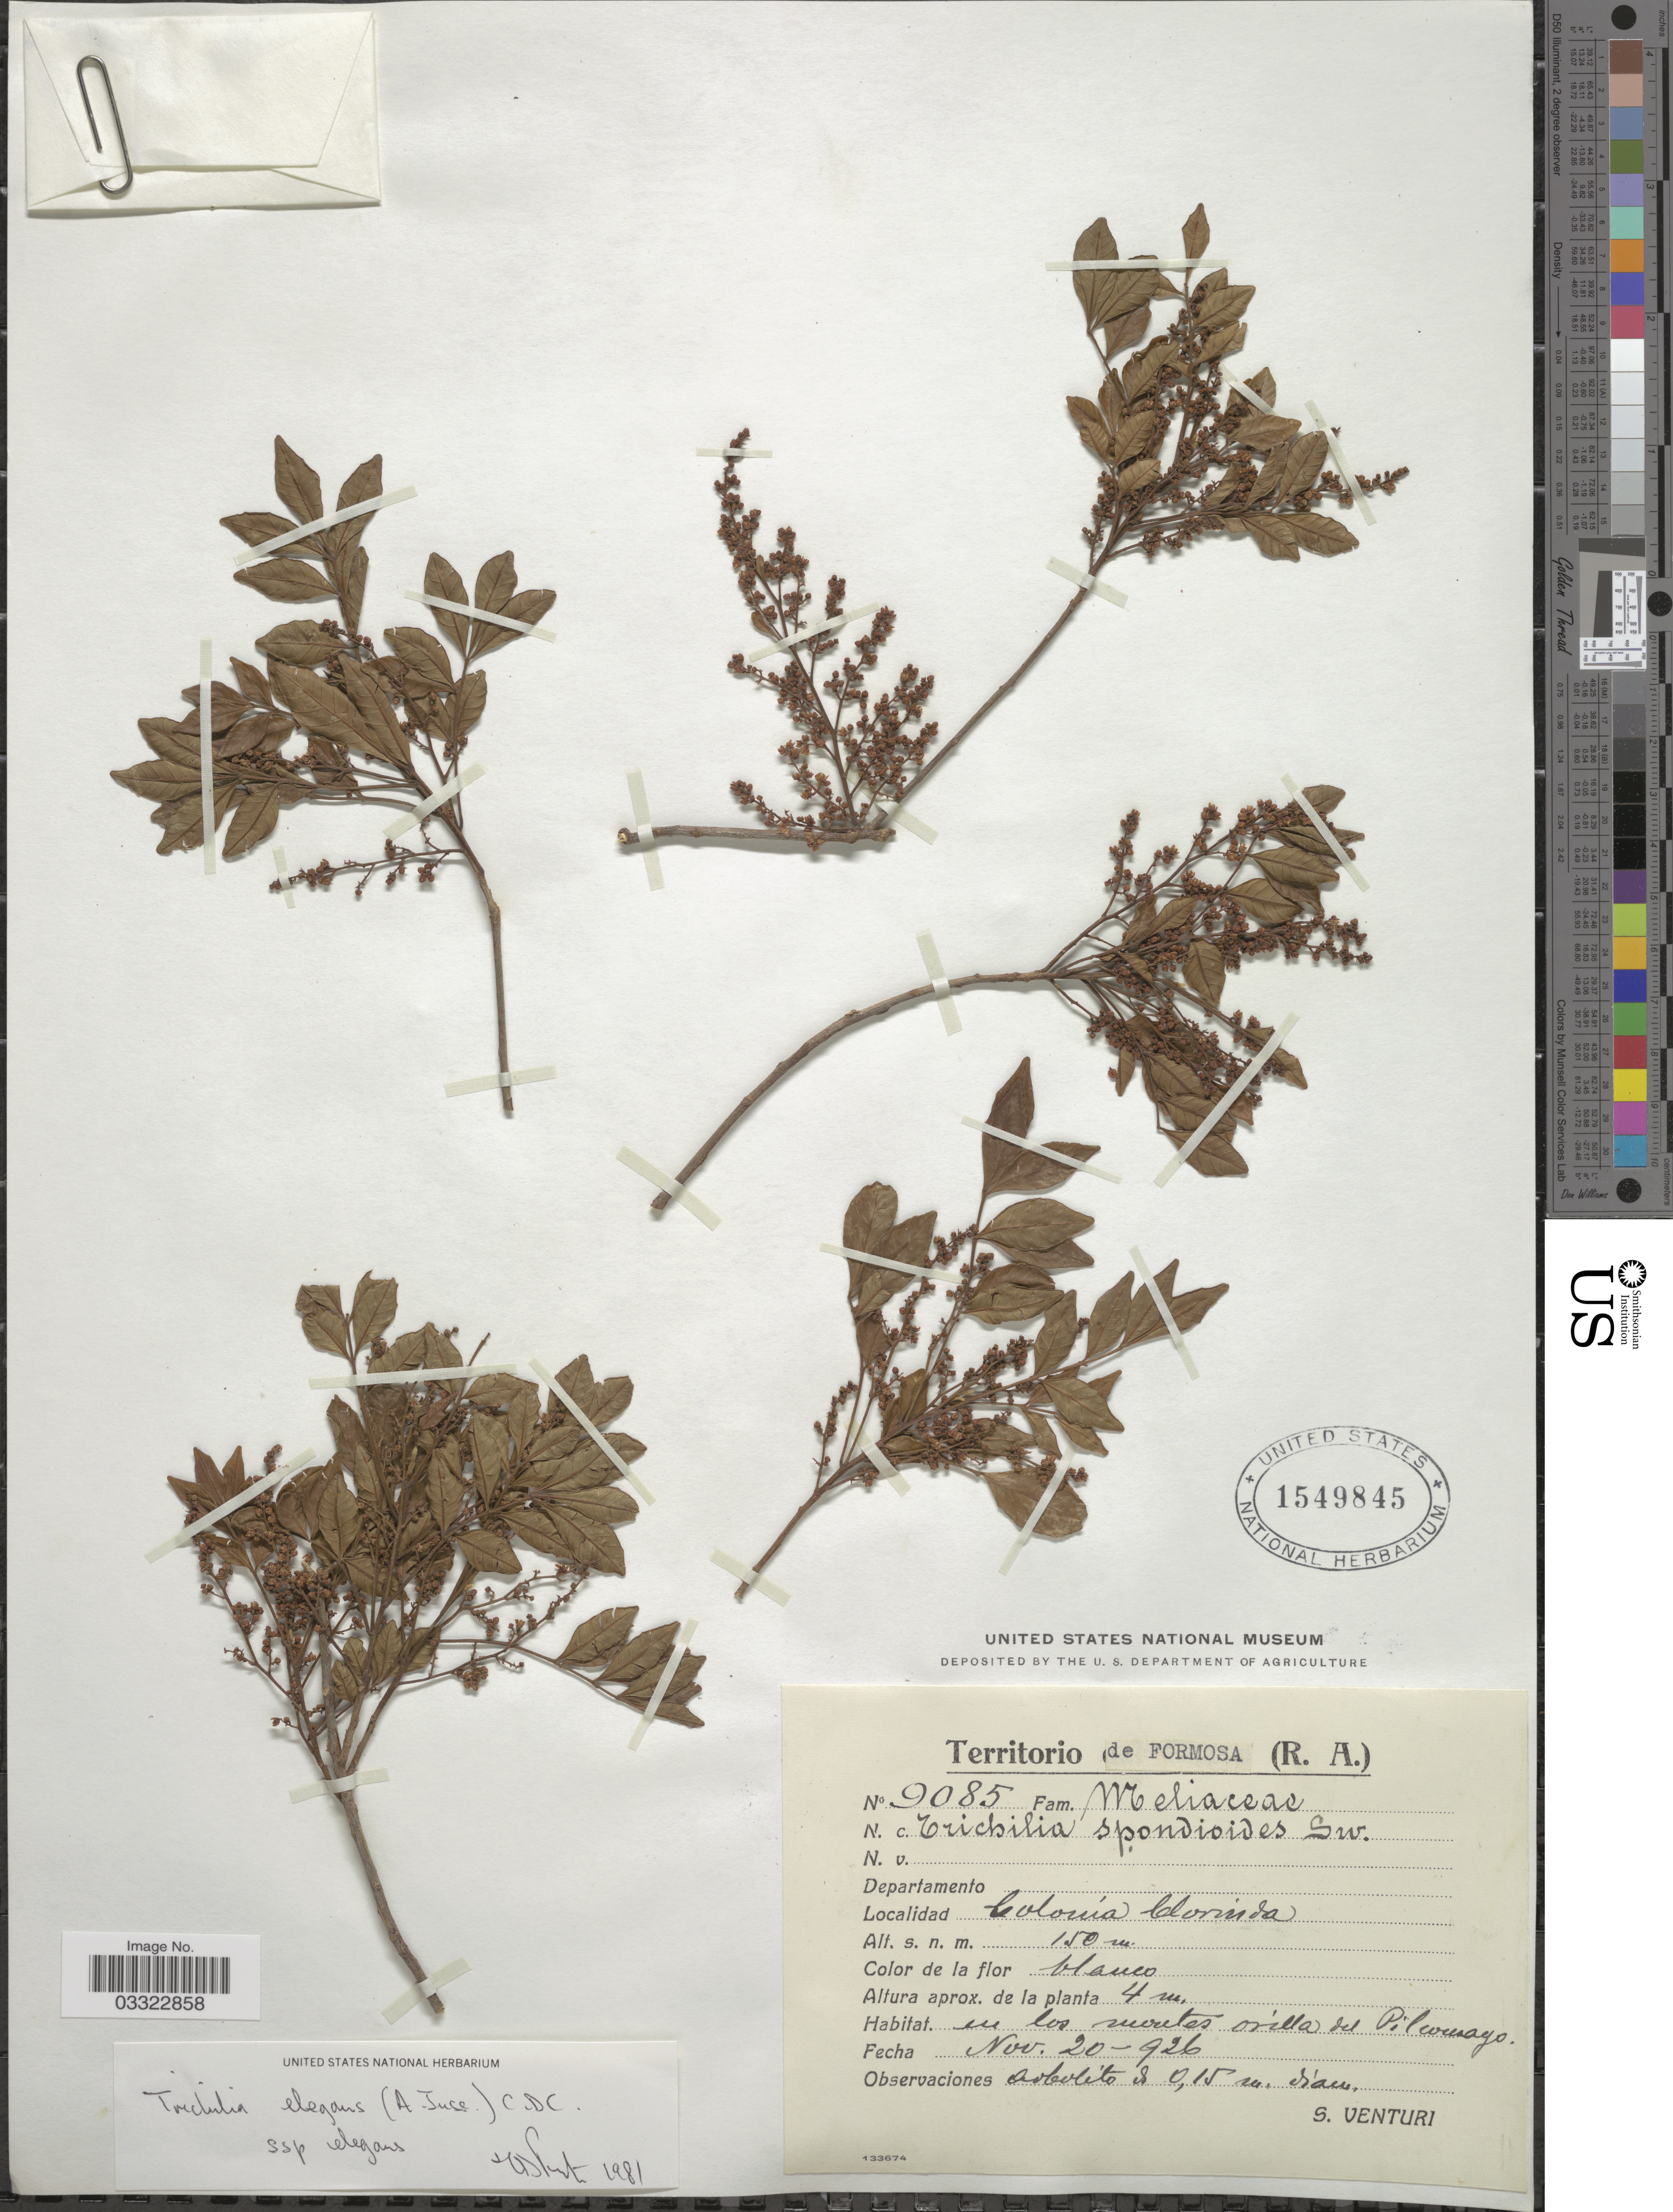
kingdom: Plantae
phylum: Tracheophyta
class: Magnoliopsida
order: Sapindales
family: Meliaceae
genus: Trichilia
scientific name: Trichilia elegans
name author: A. Juss.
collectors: S. Venturi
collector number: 9085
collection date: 1926-11-20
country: Argentina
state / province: Formosa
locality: Colonía Clorinda.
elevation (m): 150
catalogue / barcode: US 1549845